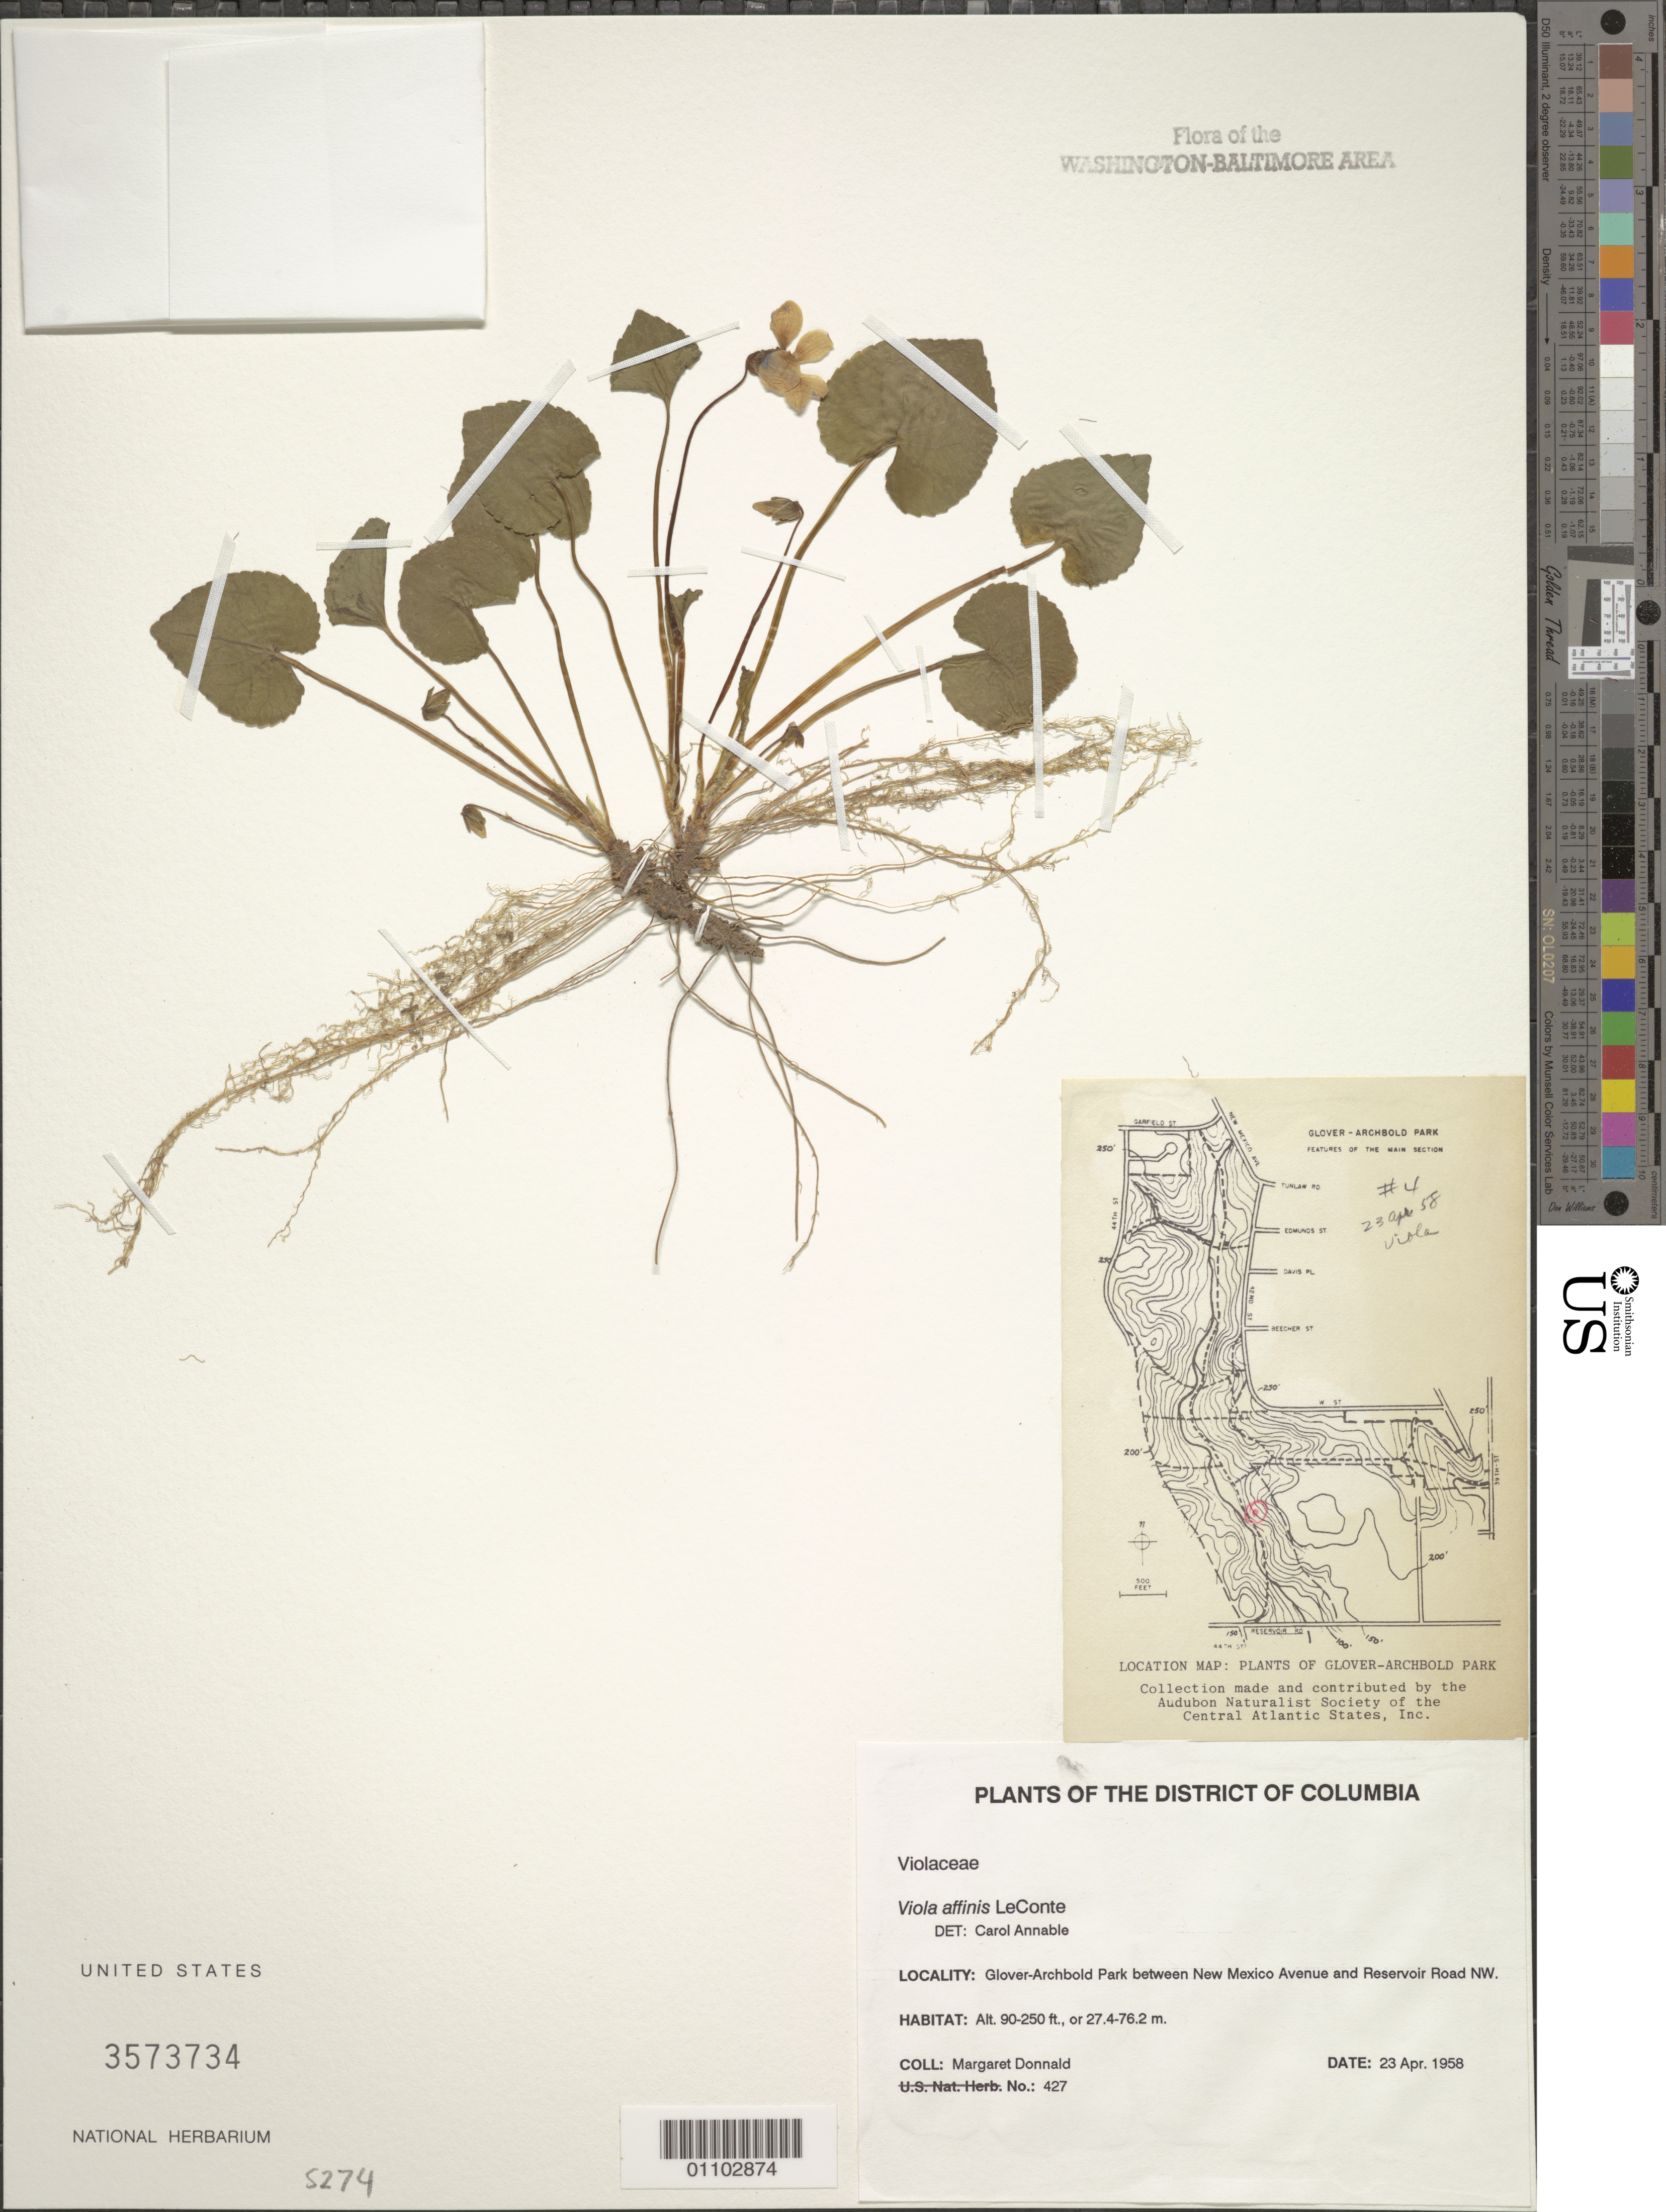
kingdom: Plantae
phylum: Tracheophyta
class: Magnoliopsida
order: Malpighiales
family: Violaceae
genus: Viola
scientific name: Viola sororia var. affinis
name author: (LeConte) McKinney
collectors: M. Donnald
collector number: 427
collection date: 1958-04-23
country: United States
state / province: District of Columbia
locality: Glover-Archbold Park between New Mexico Avenue and Reservoir Road NW.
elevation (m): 27.4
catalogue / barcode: US 3573734